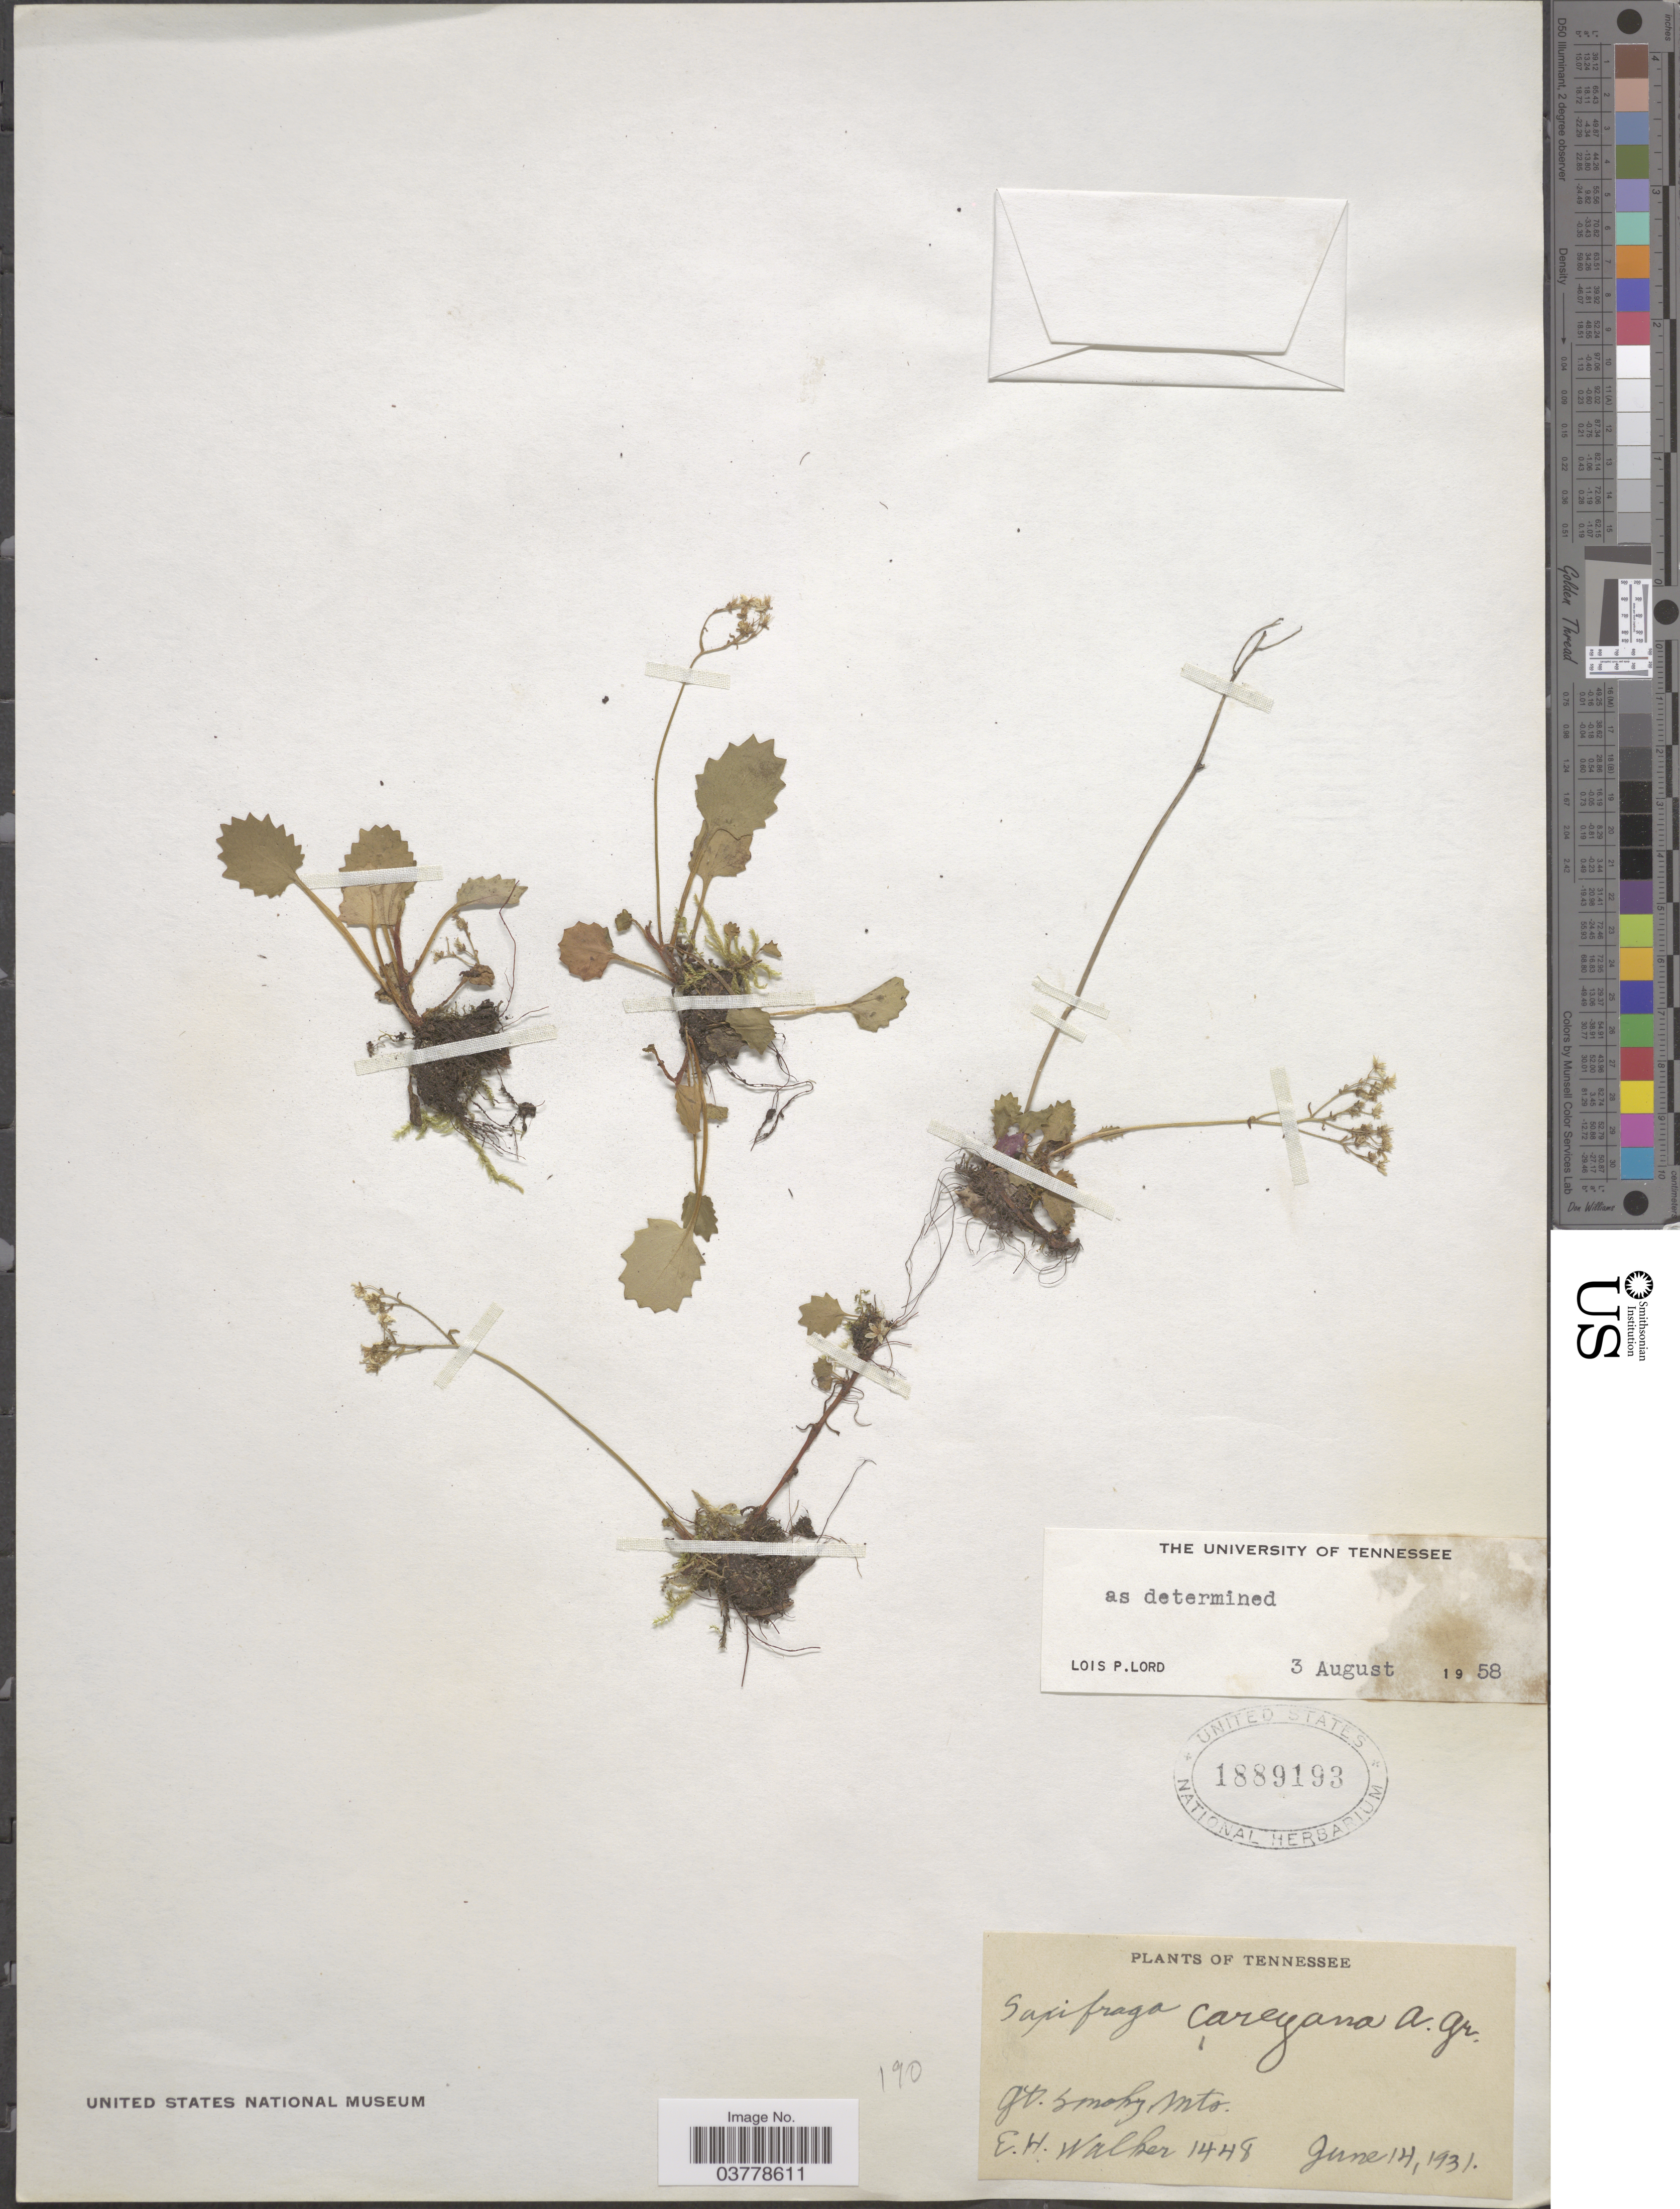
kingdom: Plantae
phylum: Tracheophyta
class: Magnoliopsida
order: Saxifragales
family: Saxifragaceae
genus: Saxifraga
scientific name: Saxifraga careyana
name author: A. Gray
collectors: E. H. Walker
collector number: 1448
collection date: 1931-06-14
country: United States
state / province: Tennessee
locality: Gt. Smoky Mts.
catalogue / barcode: US 1889193